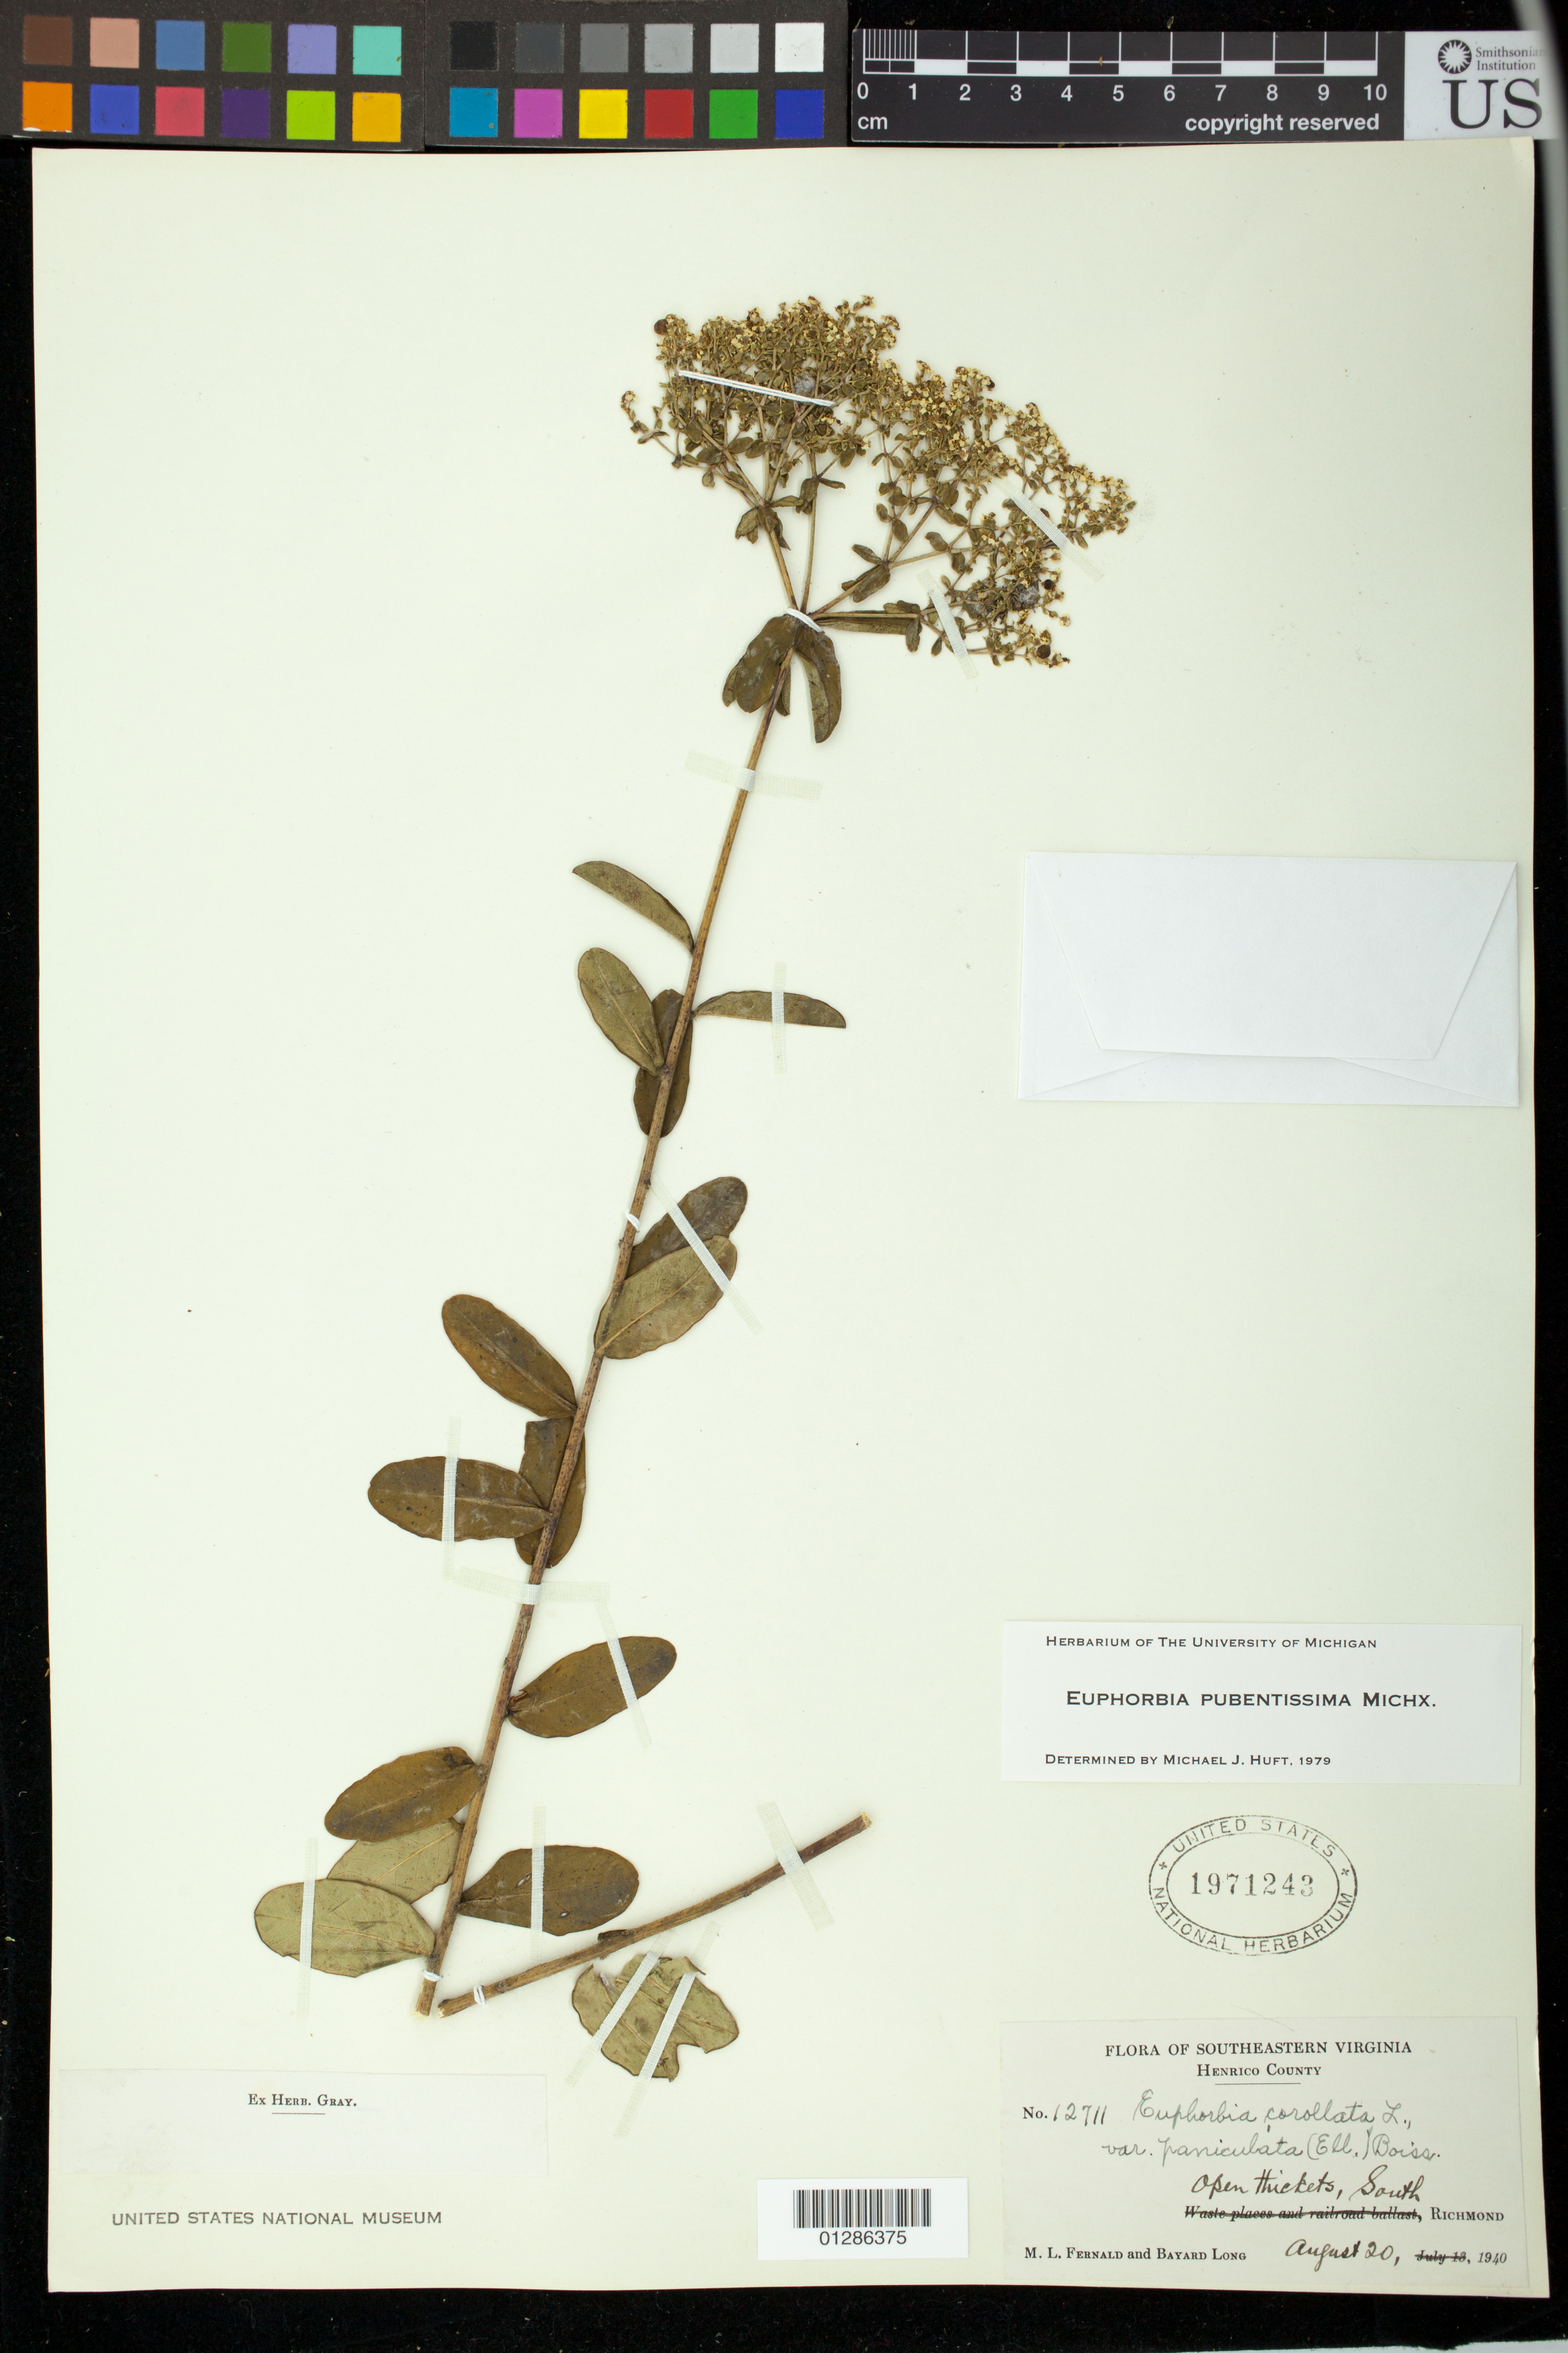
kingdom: Plantae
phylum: Tracheophyta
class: Magnoliopsida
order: Malpighiales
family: Euphorbiaceae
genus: Euphorbia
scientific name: Euphorbia pubentissima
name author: Michx.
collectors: M. L. Fernald & B. H. Long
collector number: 12711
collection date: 1940-08-20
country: United States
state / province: Virginia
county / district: Henrico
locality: South Richmond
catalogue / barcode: US 1971243